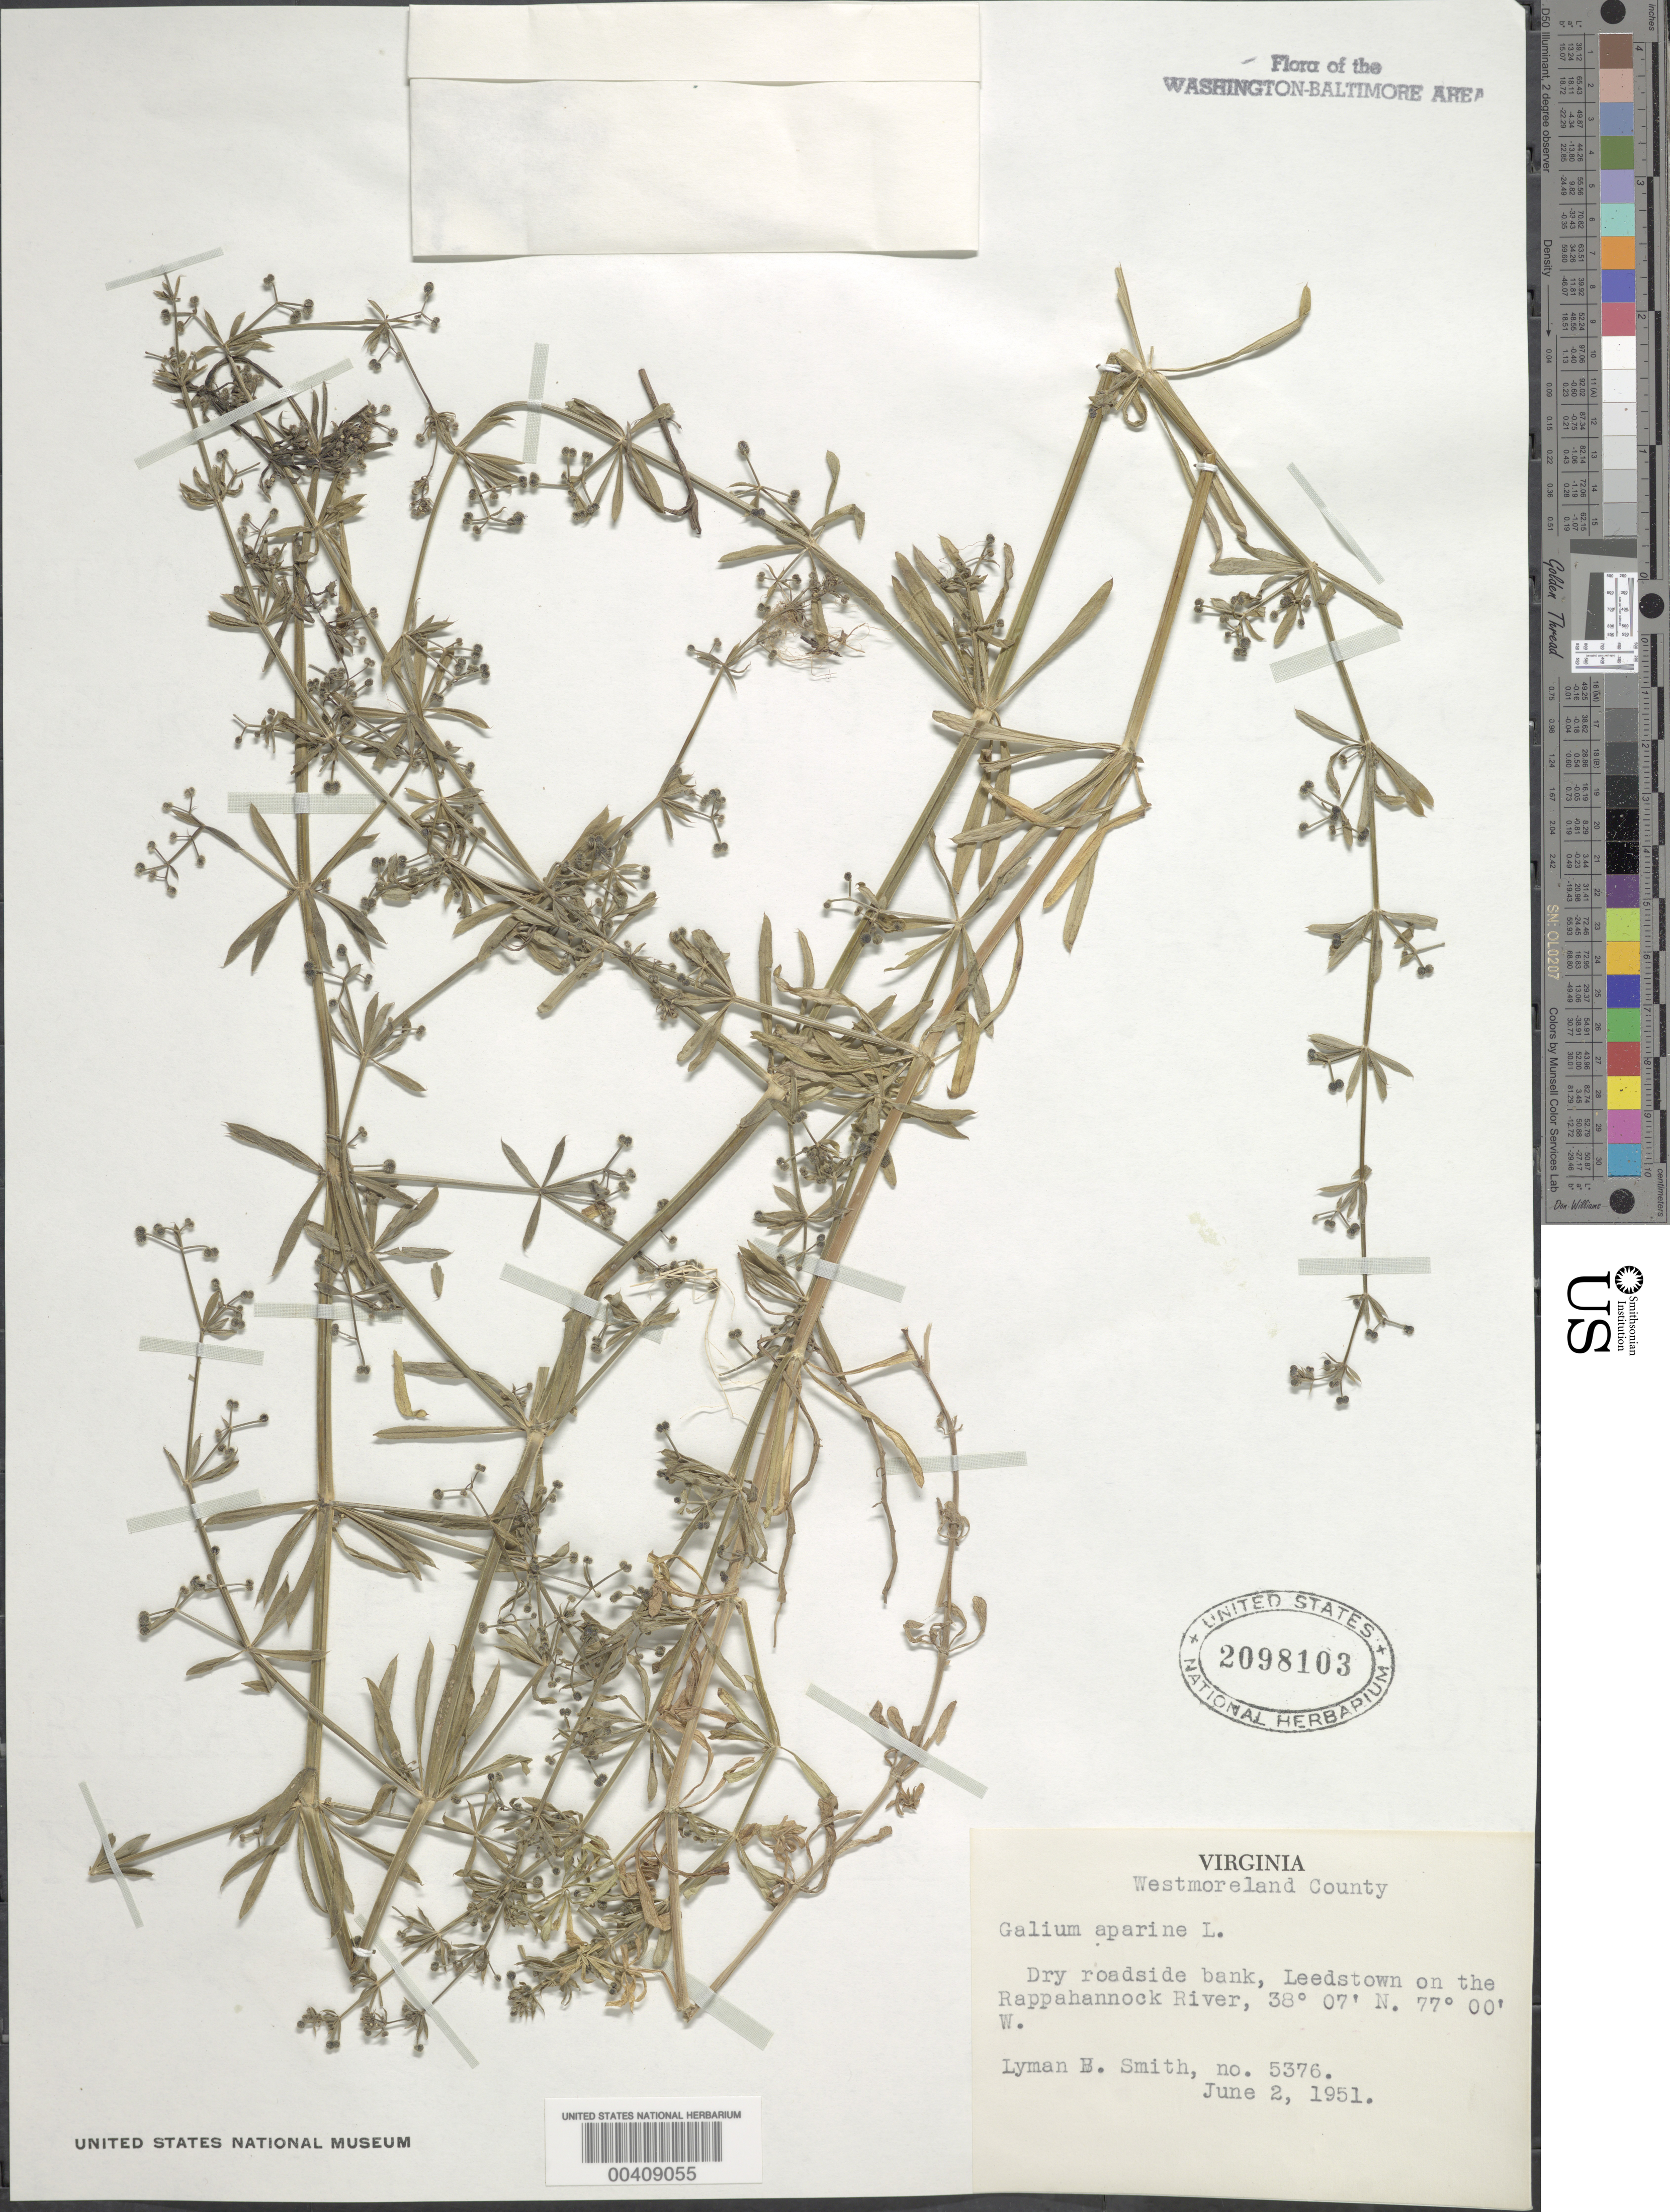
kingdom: Plantae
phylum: Tracheophyta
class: Magnoliopsida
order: Gentianales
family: Rubiaceae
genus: Galium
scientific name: Galium aparine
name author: L.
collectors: L. Smith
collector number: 5376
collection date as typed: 02 Jun 1951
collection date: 1951-06-02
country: United States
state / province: Virginia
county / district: Westmoreland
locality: Leedstown, Rappahannock River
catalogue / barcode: US 2098103